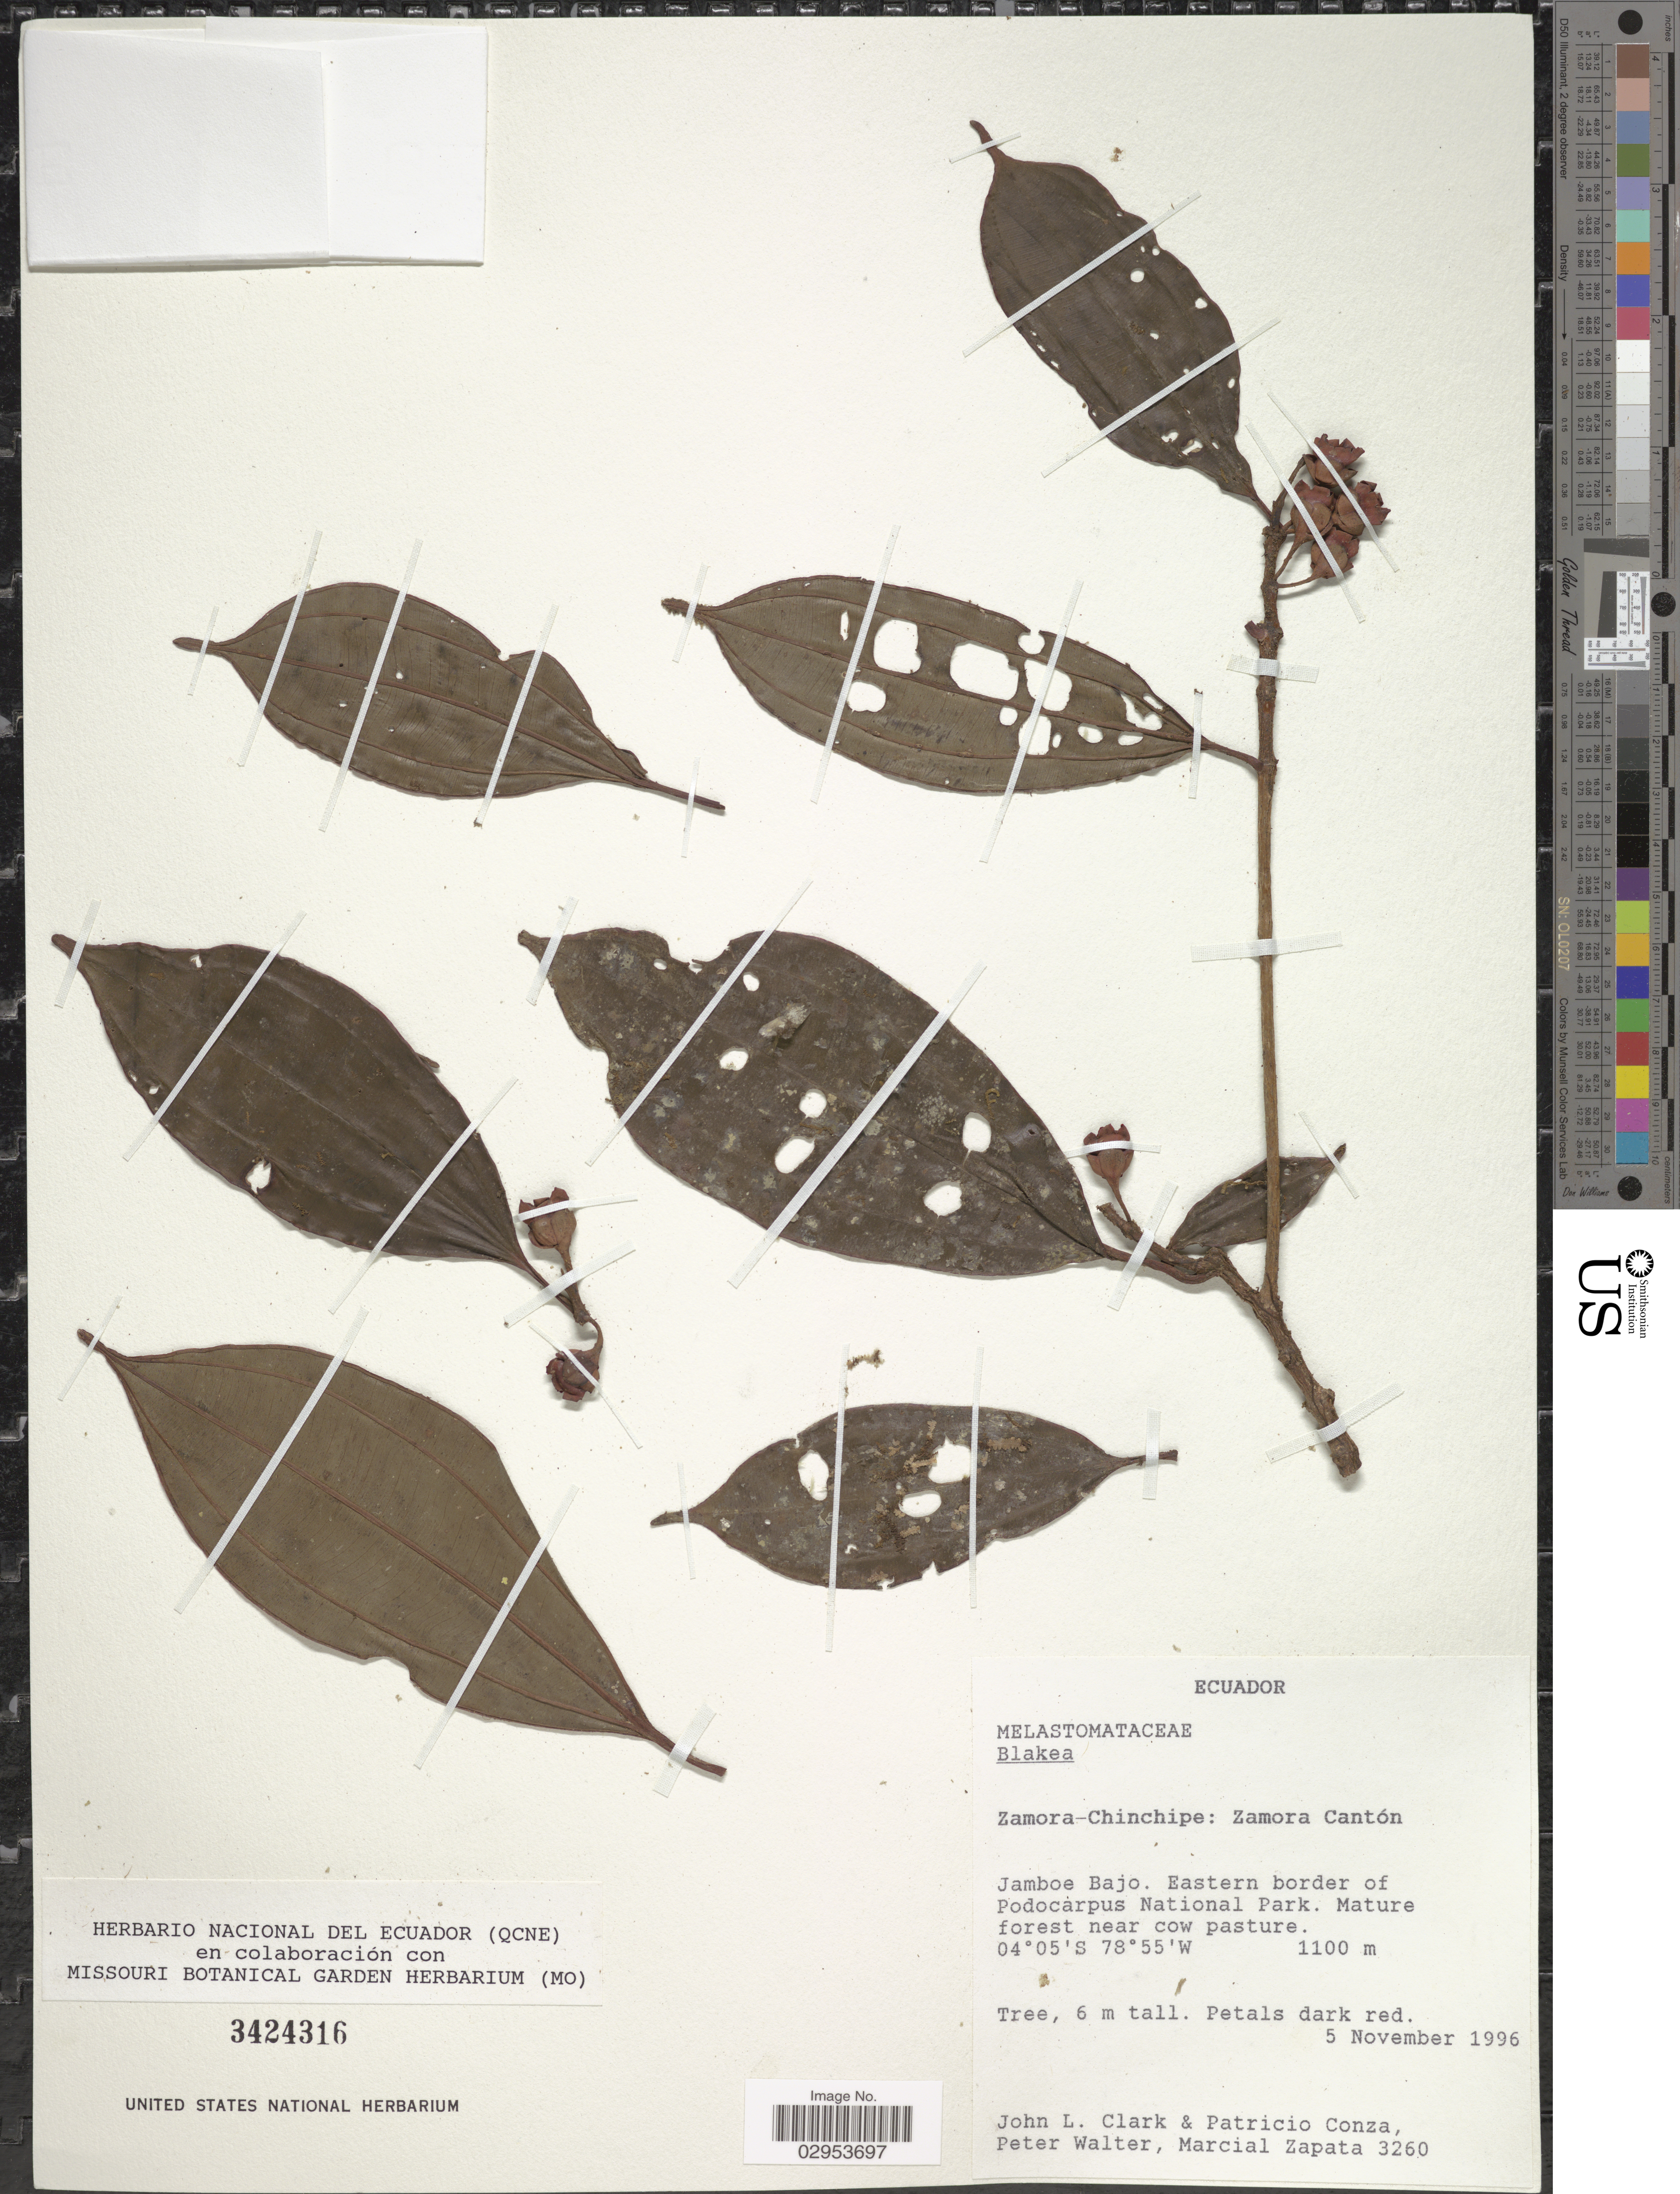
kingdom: Plantae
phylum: Tracheophyta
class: Magnoliopsida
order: Myrtales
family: Melastomataceae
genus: Blakea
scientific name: Blakea sp.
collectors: J. L. Clark, P. Conza, P. Walter & M. Zapata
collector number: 3260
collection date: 1996-11-05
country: Ecuador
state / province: Zamora-Chinchipe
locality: Zamora Cantón. Jamboe Bajo. Eastern border of Podocarpus National Park. Mature forest near cow pasture.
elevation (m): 1100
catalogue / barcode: US 3424316